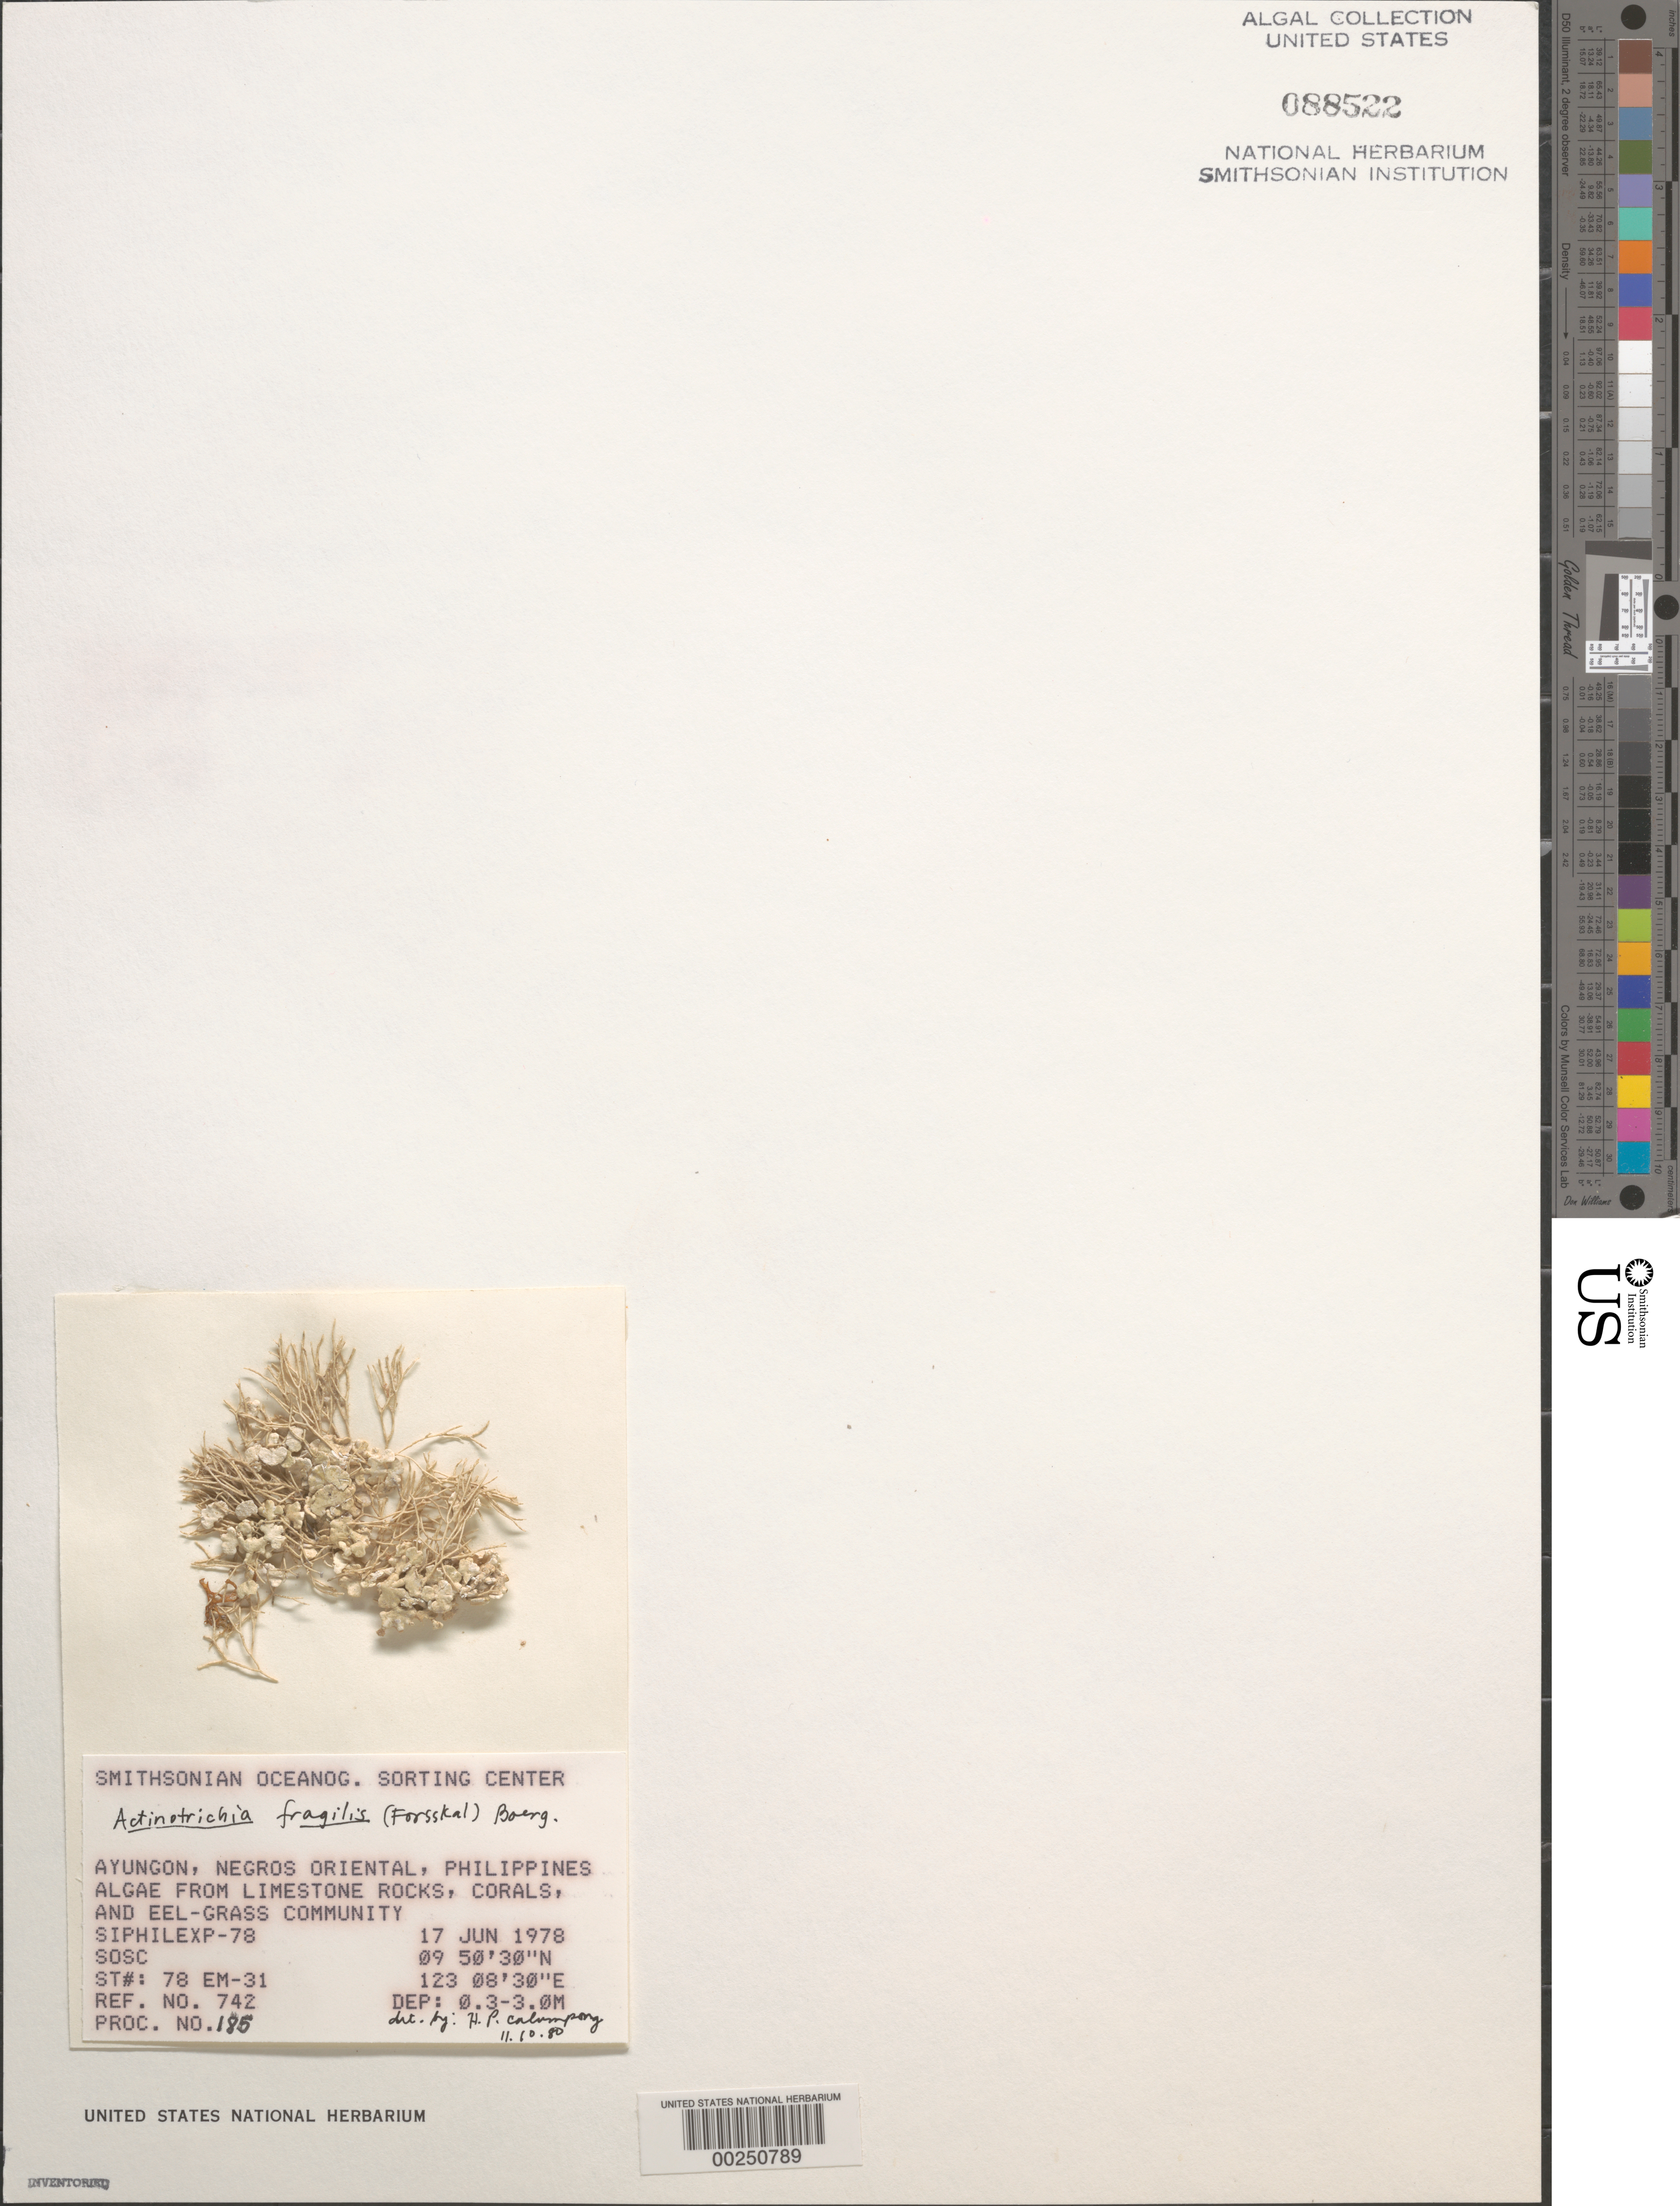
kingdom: Plantae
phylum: Rhodophyta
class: Florideophyceae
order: Nemaliales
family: Galaxauraceae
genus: Actinotrichia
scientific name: Actinotrichia fragilis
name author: (Forssk.) Børgesen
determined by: Calumpong, H. P.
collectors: SOSC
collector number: Station 78 Em-31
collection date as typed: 17 Jun 1978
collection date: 1978-06-17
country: Philippines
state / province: Central Visayas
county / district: Negros Oriental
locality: Ayungon, negros oriental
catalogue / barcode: US 88522